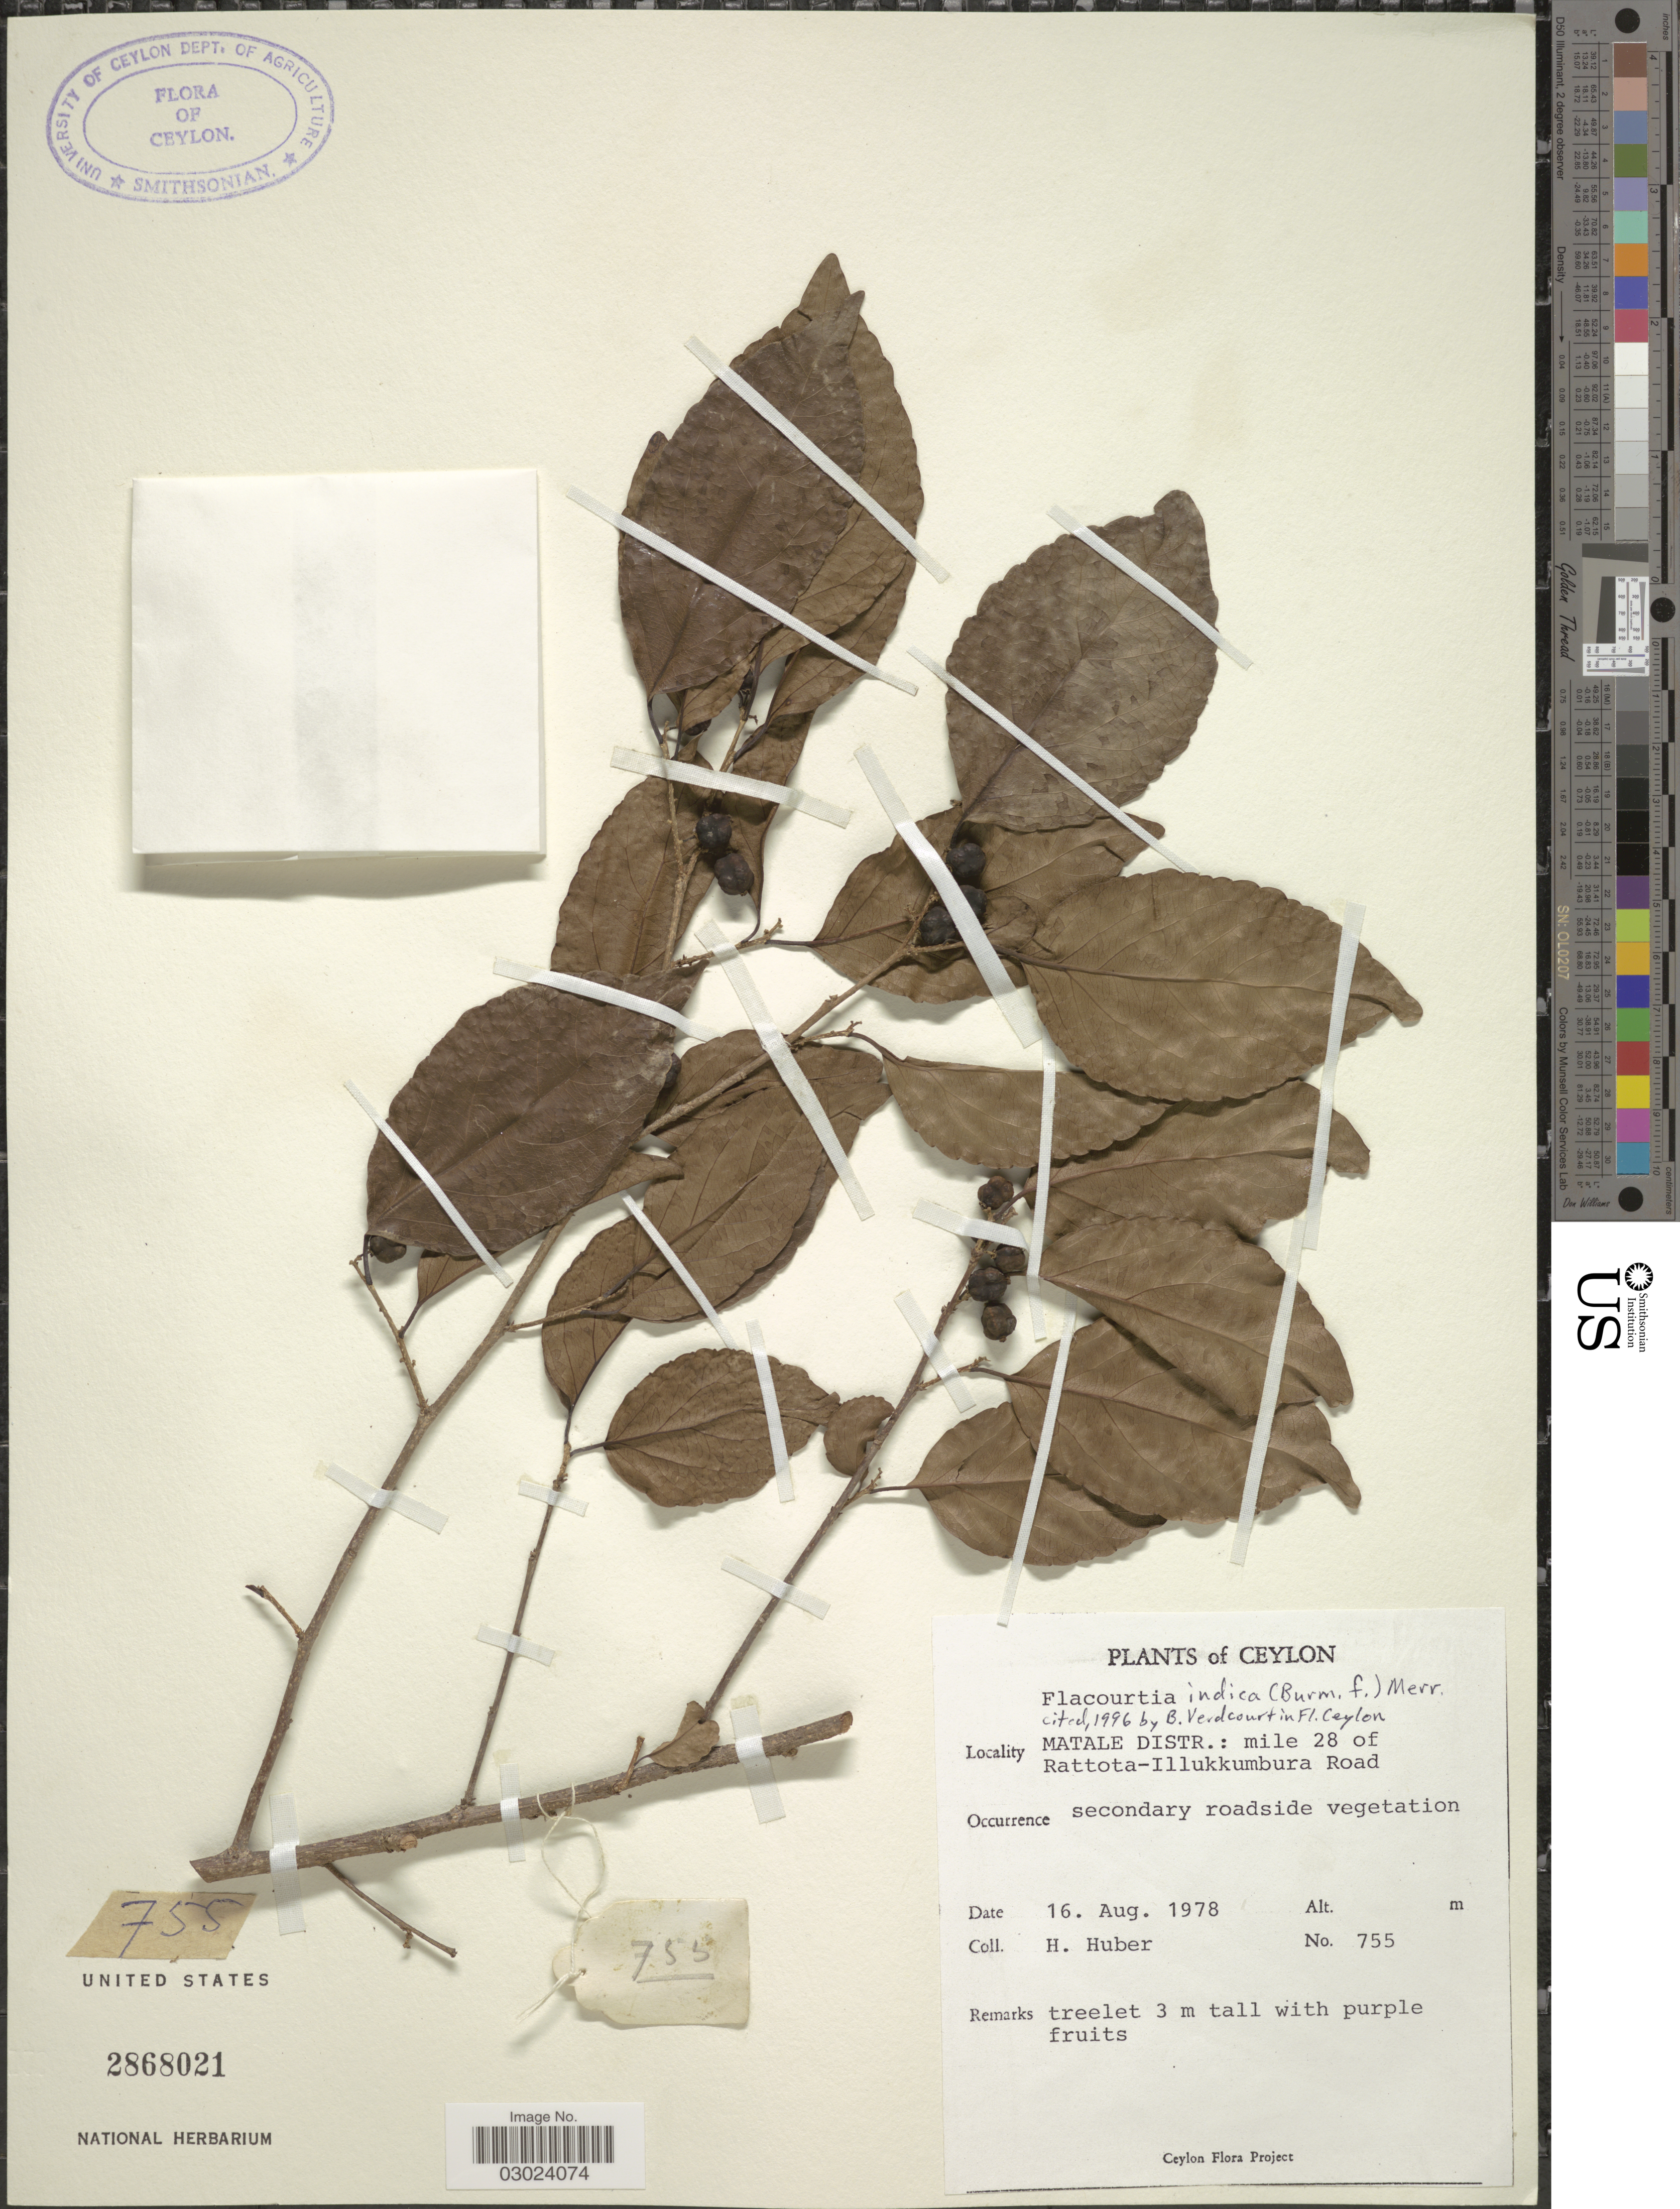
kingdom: Plantae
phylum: Tracheophyta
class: Magnoliopsida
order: Malpighiales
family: Salicaceae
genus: Flacourtia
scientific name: Flacourtia indica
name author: (Burm. f.) Merr.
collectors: H. Huber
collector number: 755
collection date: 1978-08-16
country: Sri Lanka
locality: Ceylon. Matale Distr.: mile 28 of Rattota-Illukkumbura Road.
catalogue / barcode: US 2868021